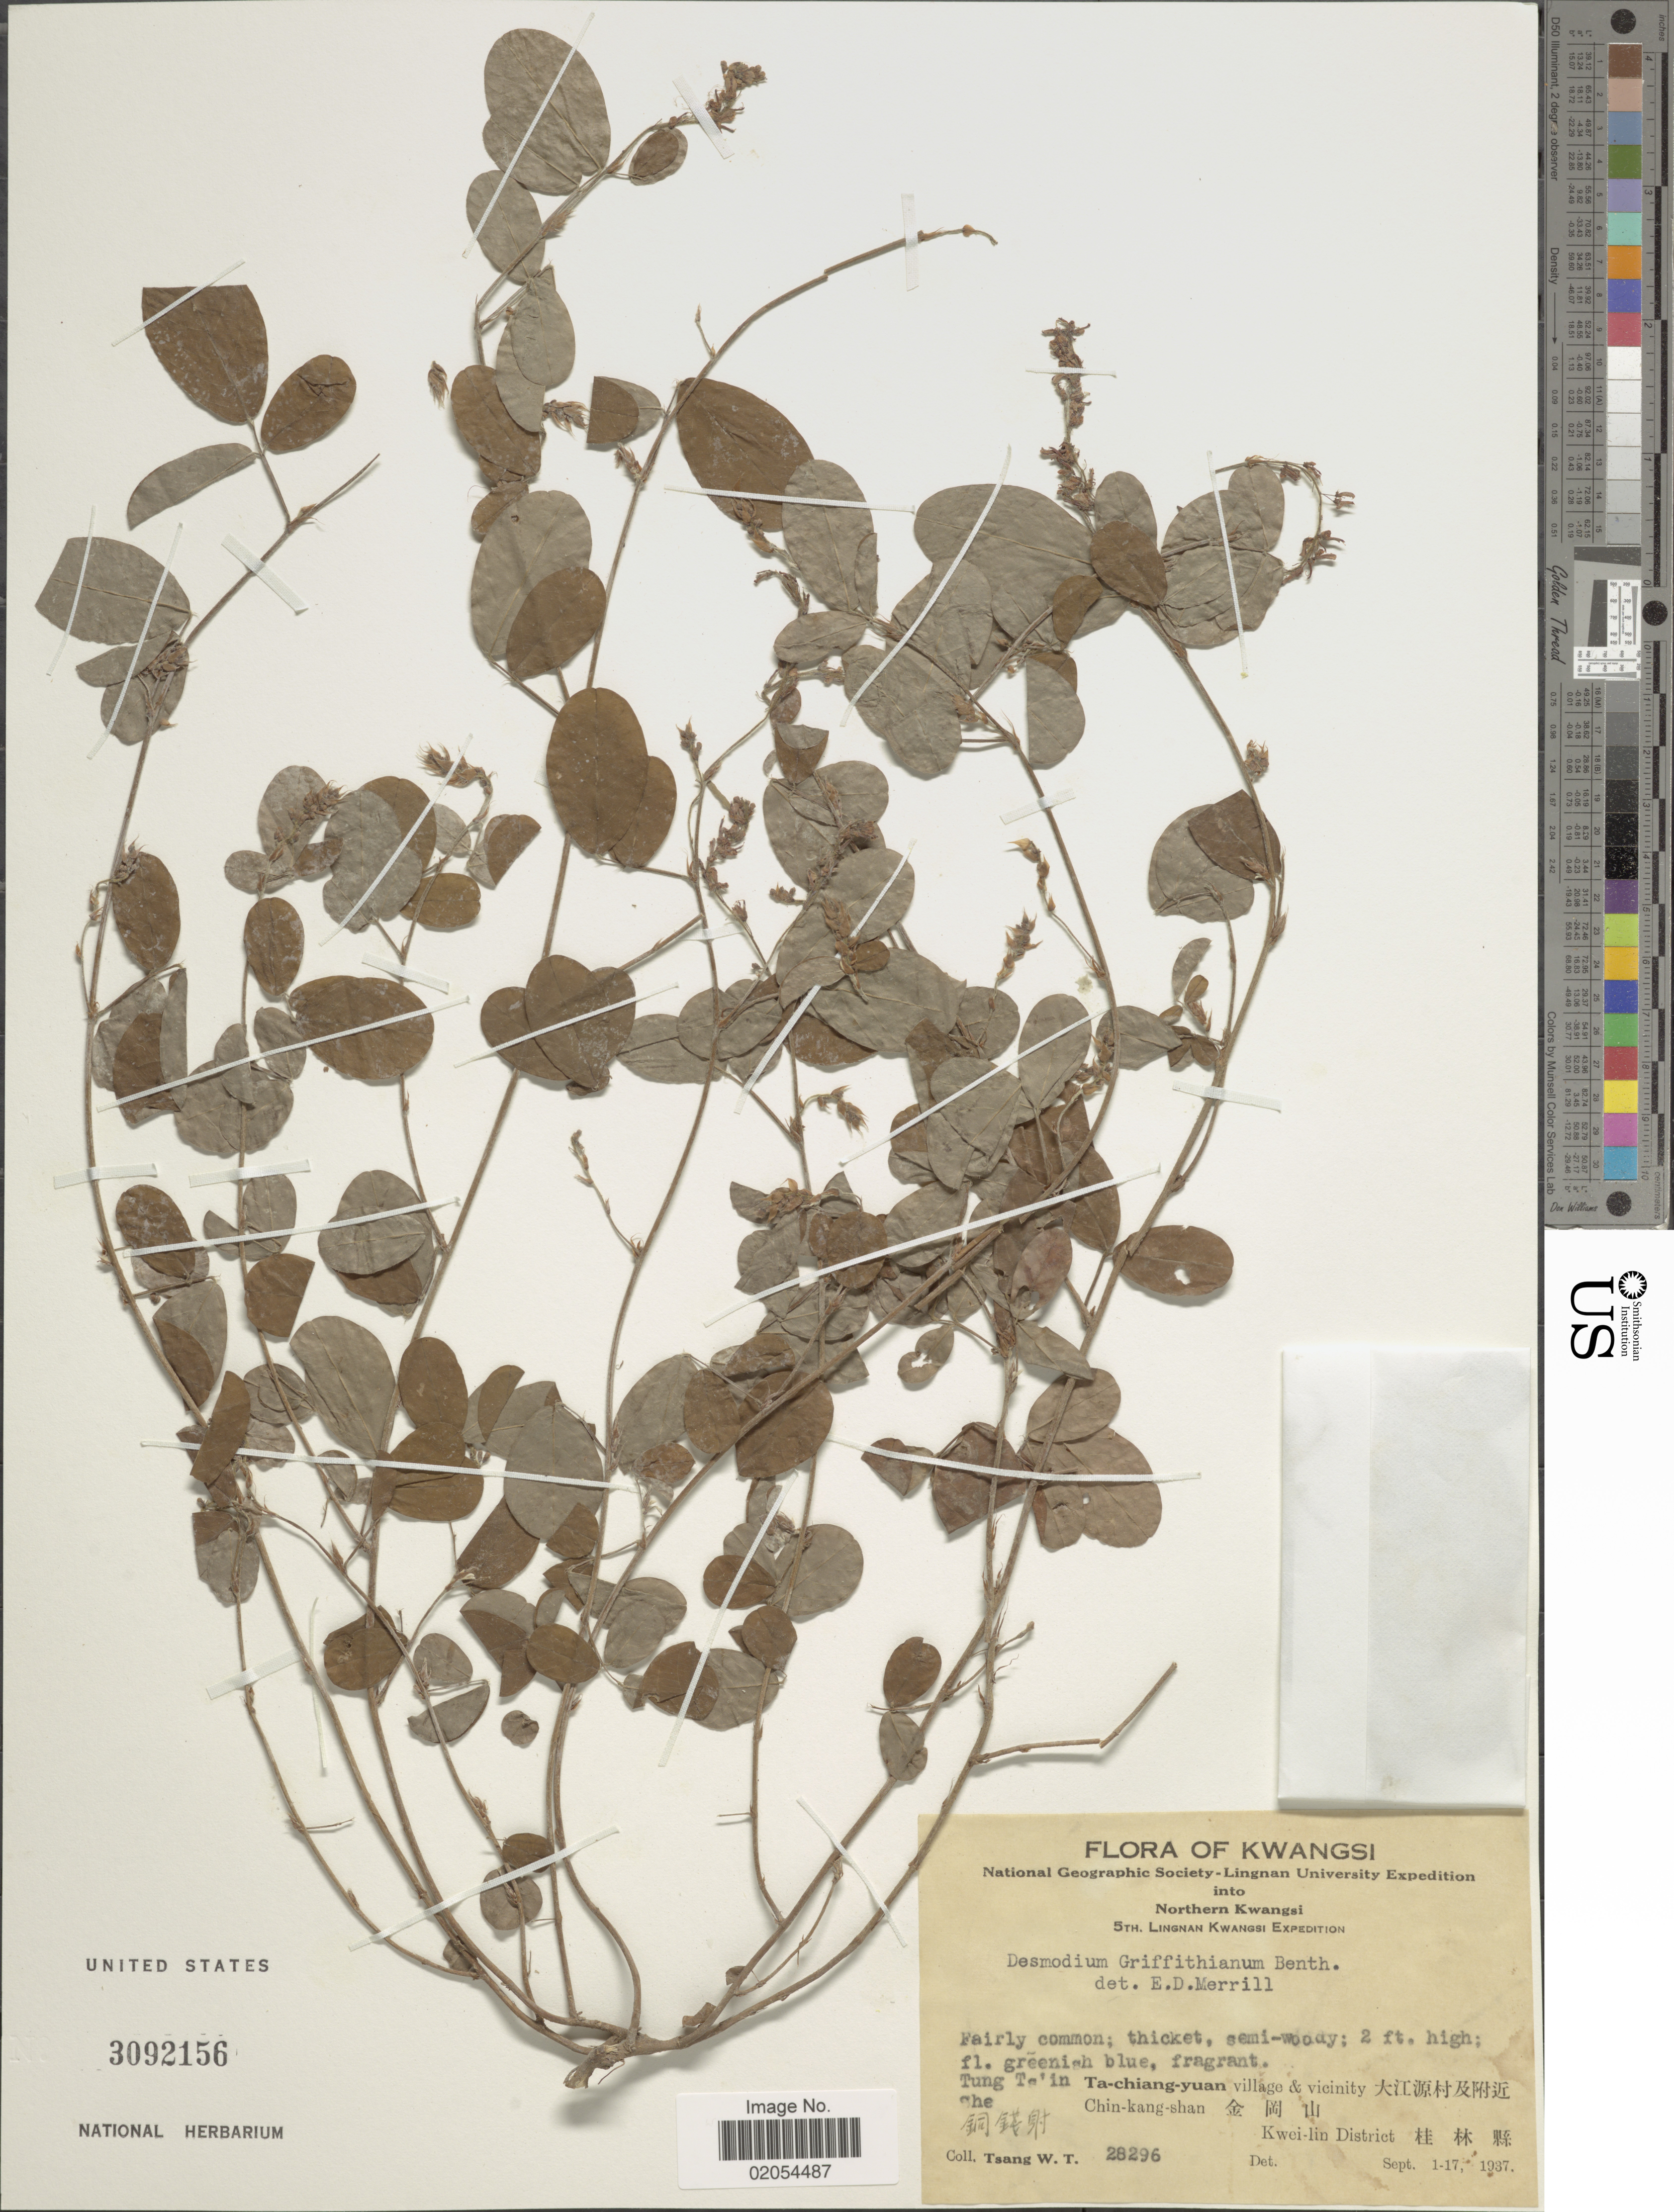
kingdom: Plantae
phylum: Tracheophyta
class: Magnoliopsida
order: Fabales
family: Fabaceae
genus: Grona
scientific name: Grona griffithiana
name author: (Benth.) H. Ohashi & K. Ohashi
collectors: W. T. Tsang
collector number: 28296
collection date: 1937-09-01/1937-09-17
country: China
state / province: Guangxi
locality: Northern Kwangsi, Tung Ta'in, Ta-chiang-yuan village & vicinity, Chin-kang-shan, Kwei-lin District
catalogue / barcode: US 3092156